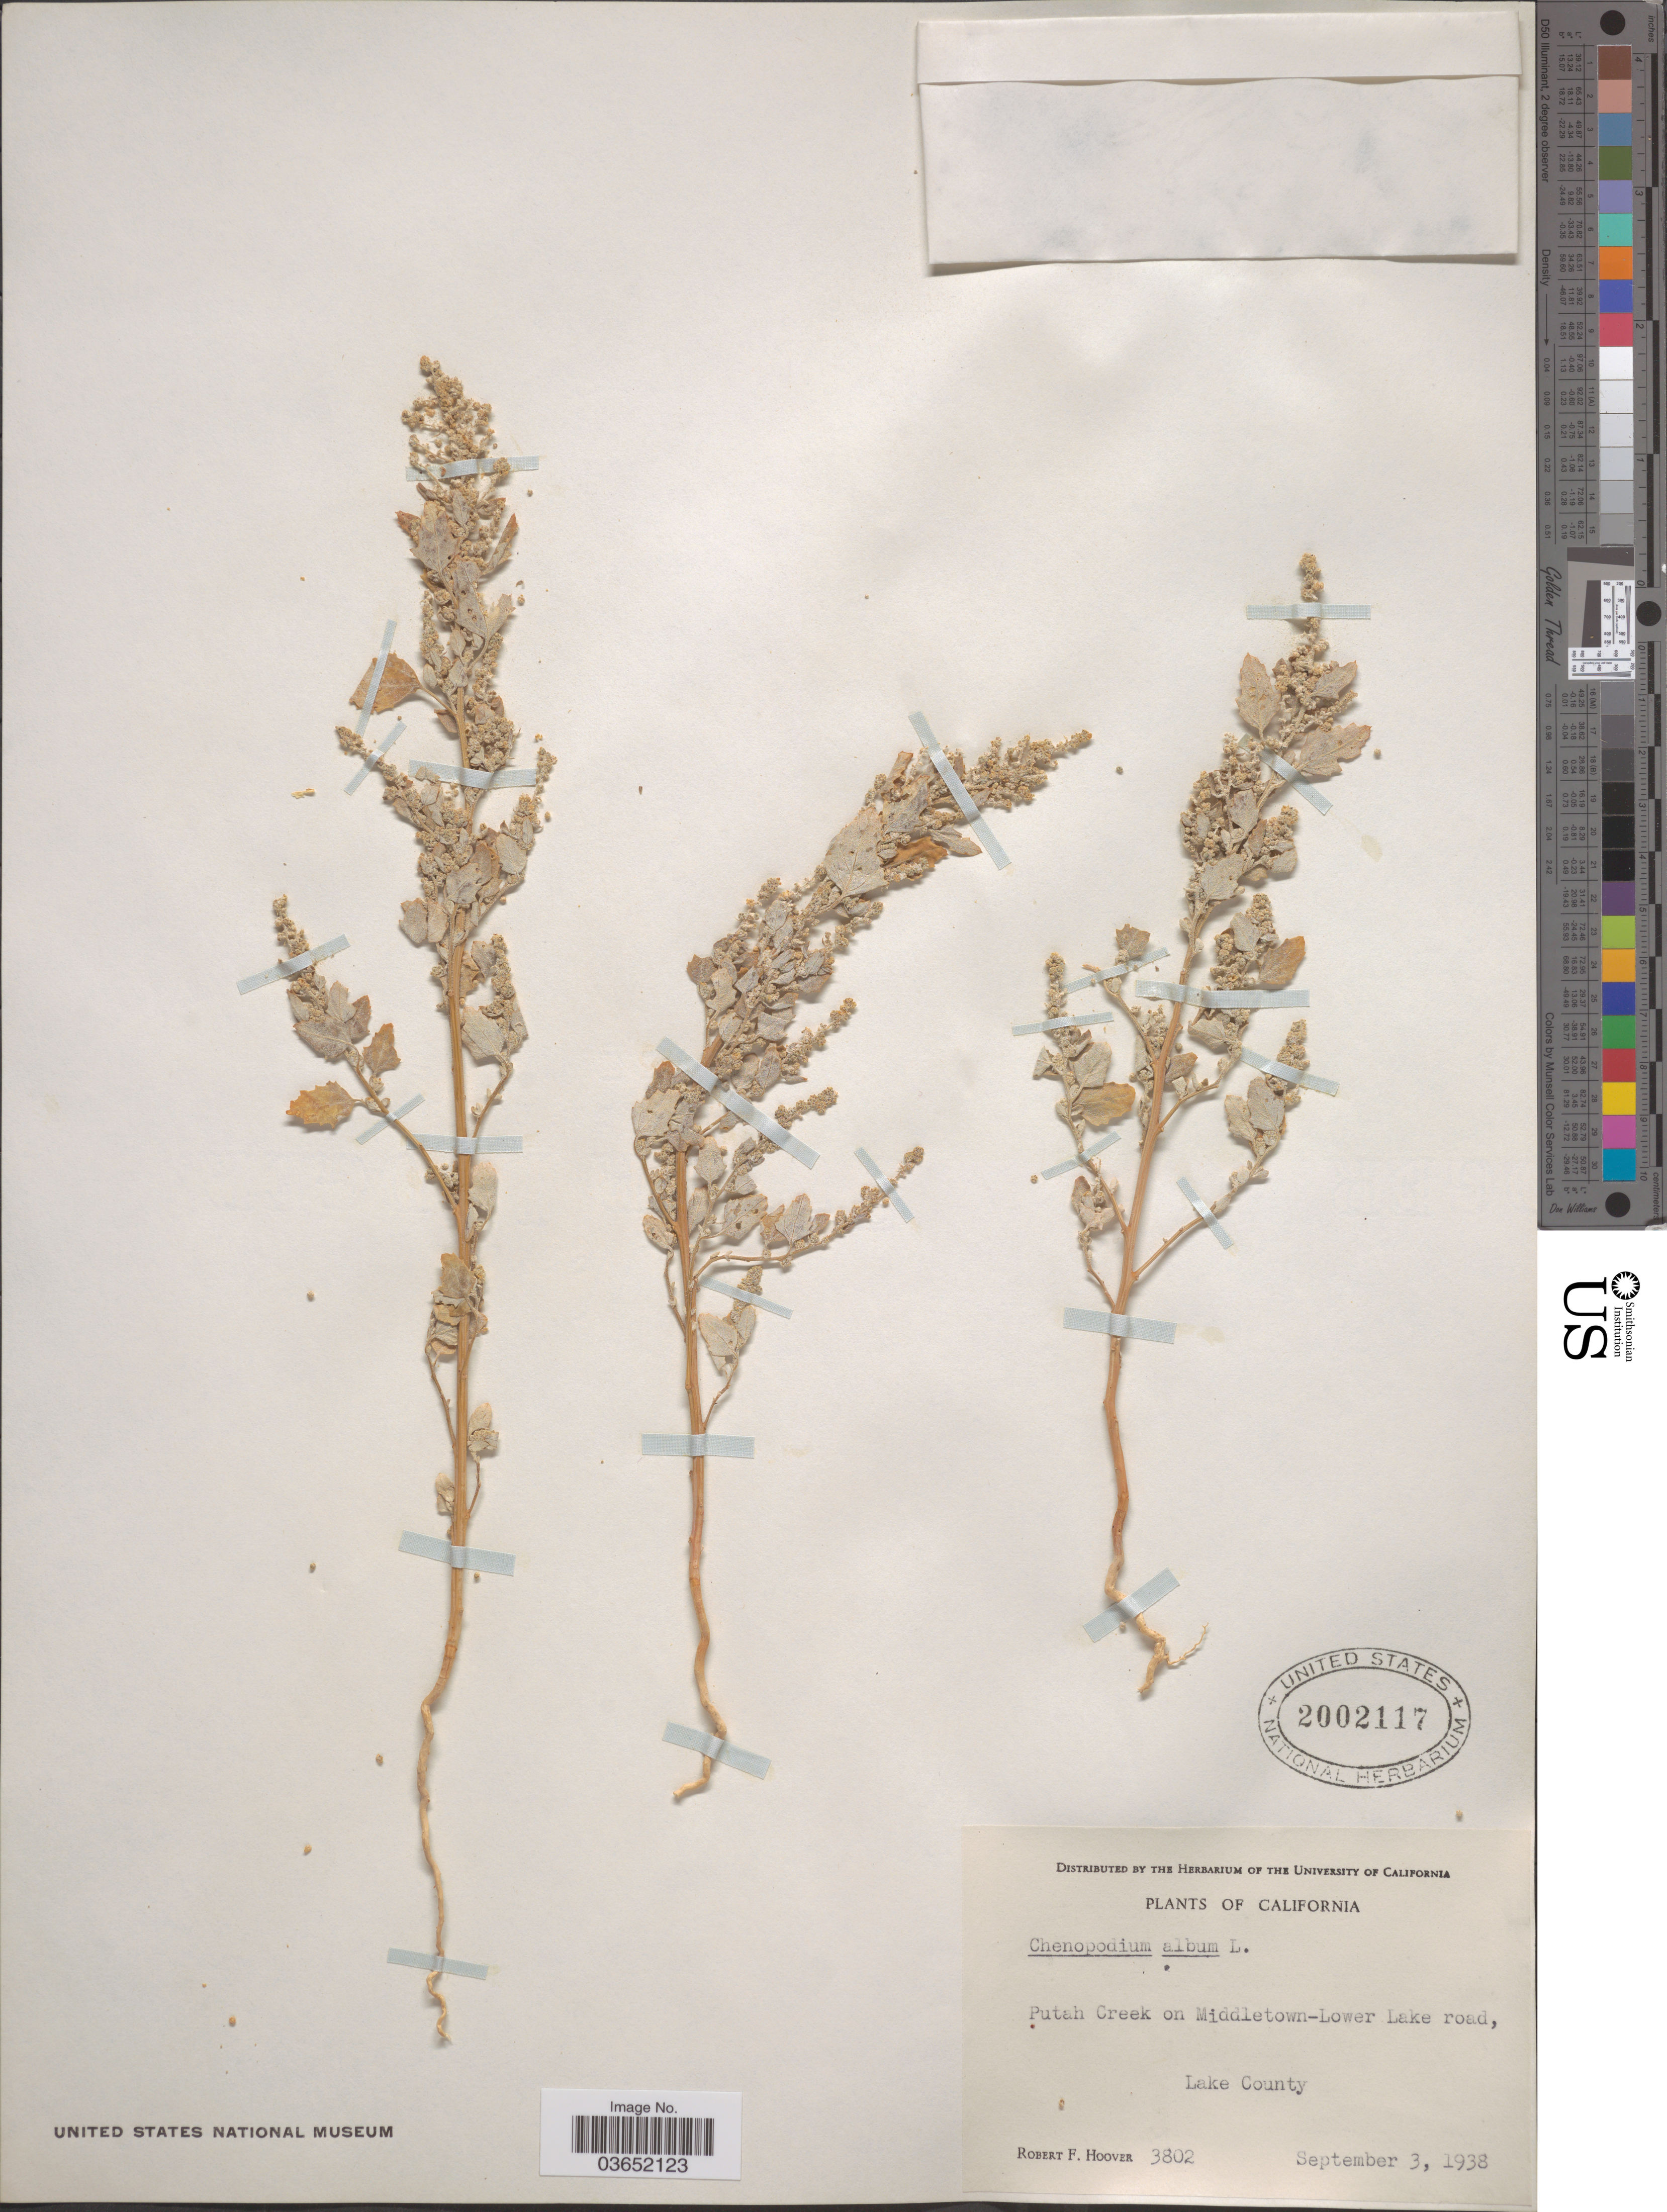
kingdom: Plantae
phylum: Tracheophyta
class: Magnoliopsida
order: Caryophyllales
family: Amaranthaceae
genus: Chenopodium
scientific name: Chenopodium album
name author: L.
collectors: R. F. Hoover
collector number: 3802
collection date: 1938-09-03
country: United States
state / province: California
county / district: Lake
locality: Putah Creek on Middletown-Lower Lake Road. Lake County.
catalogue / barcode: US 2002117